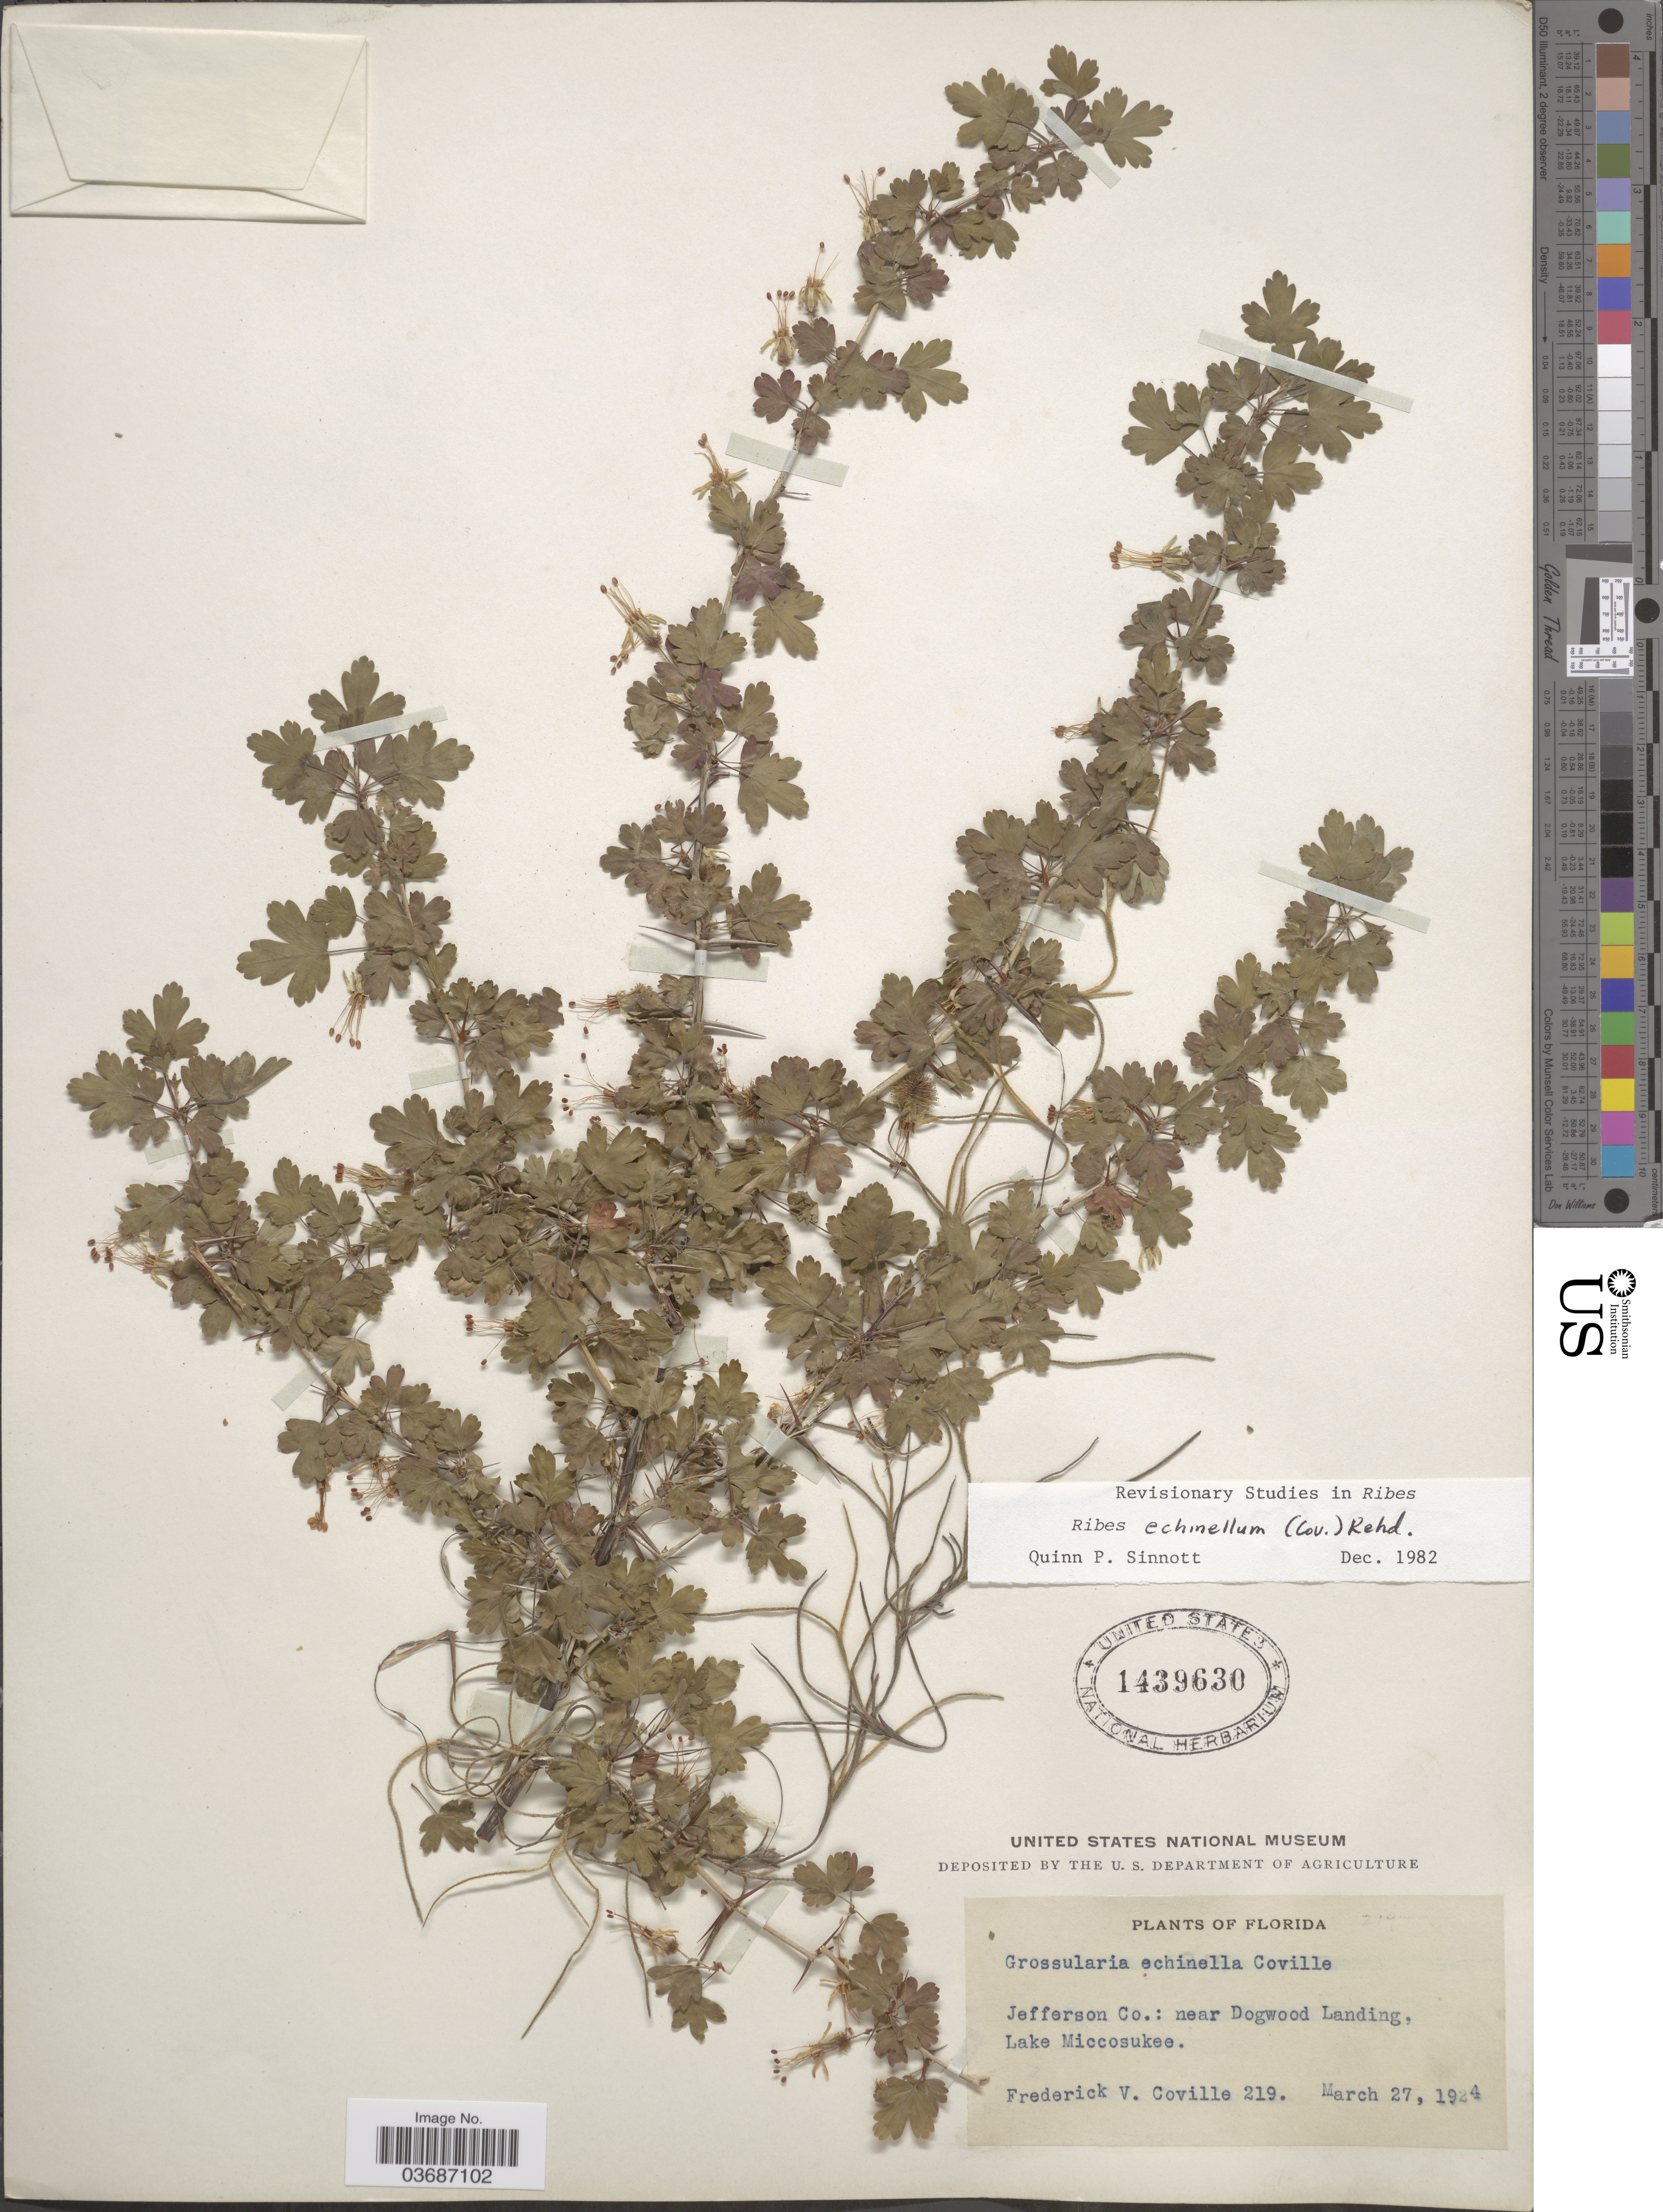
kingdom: Plantae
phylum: Tracheophyta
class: Magnoliopsida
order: Saxifragales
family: Grossulariaceae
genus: Ribes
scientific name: Ribes echinellum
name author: (Coville) Rehder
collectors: F. V. Coville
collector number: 219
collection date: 1924-03-27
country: United States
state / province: Florida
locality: Jefferson Co.: near Dogwood Landing, Lake Miccosukee.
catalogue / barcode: US 1439630